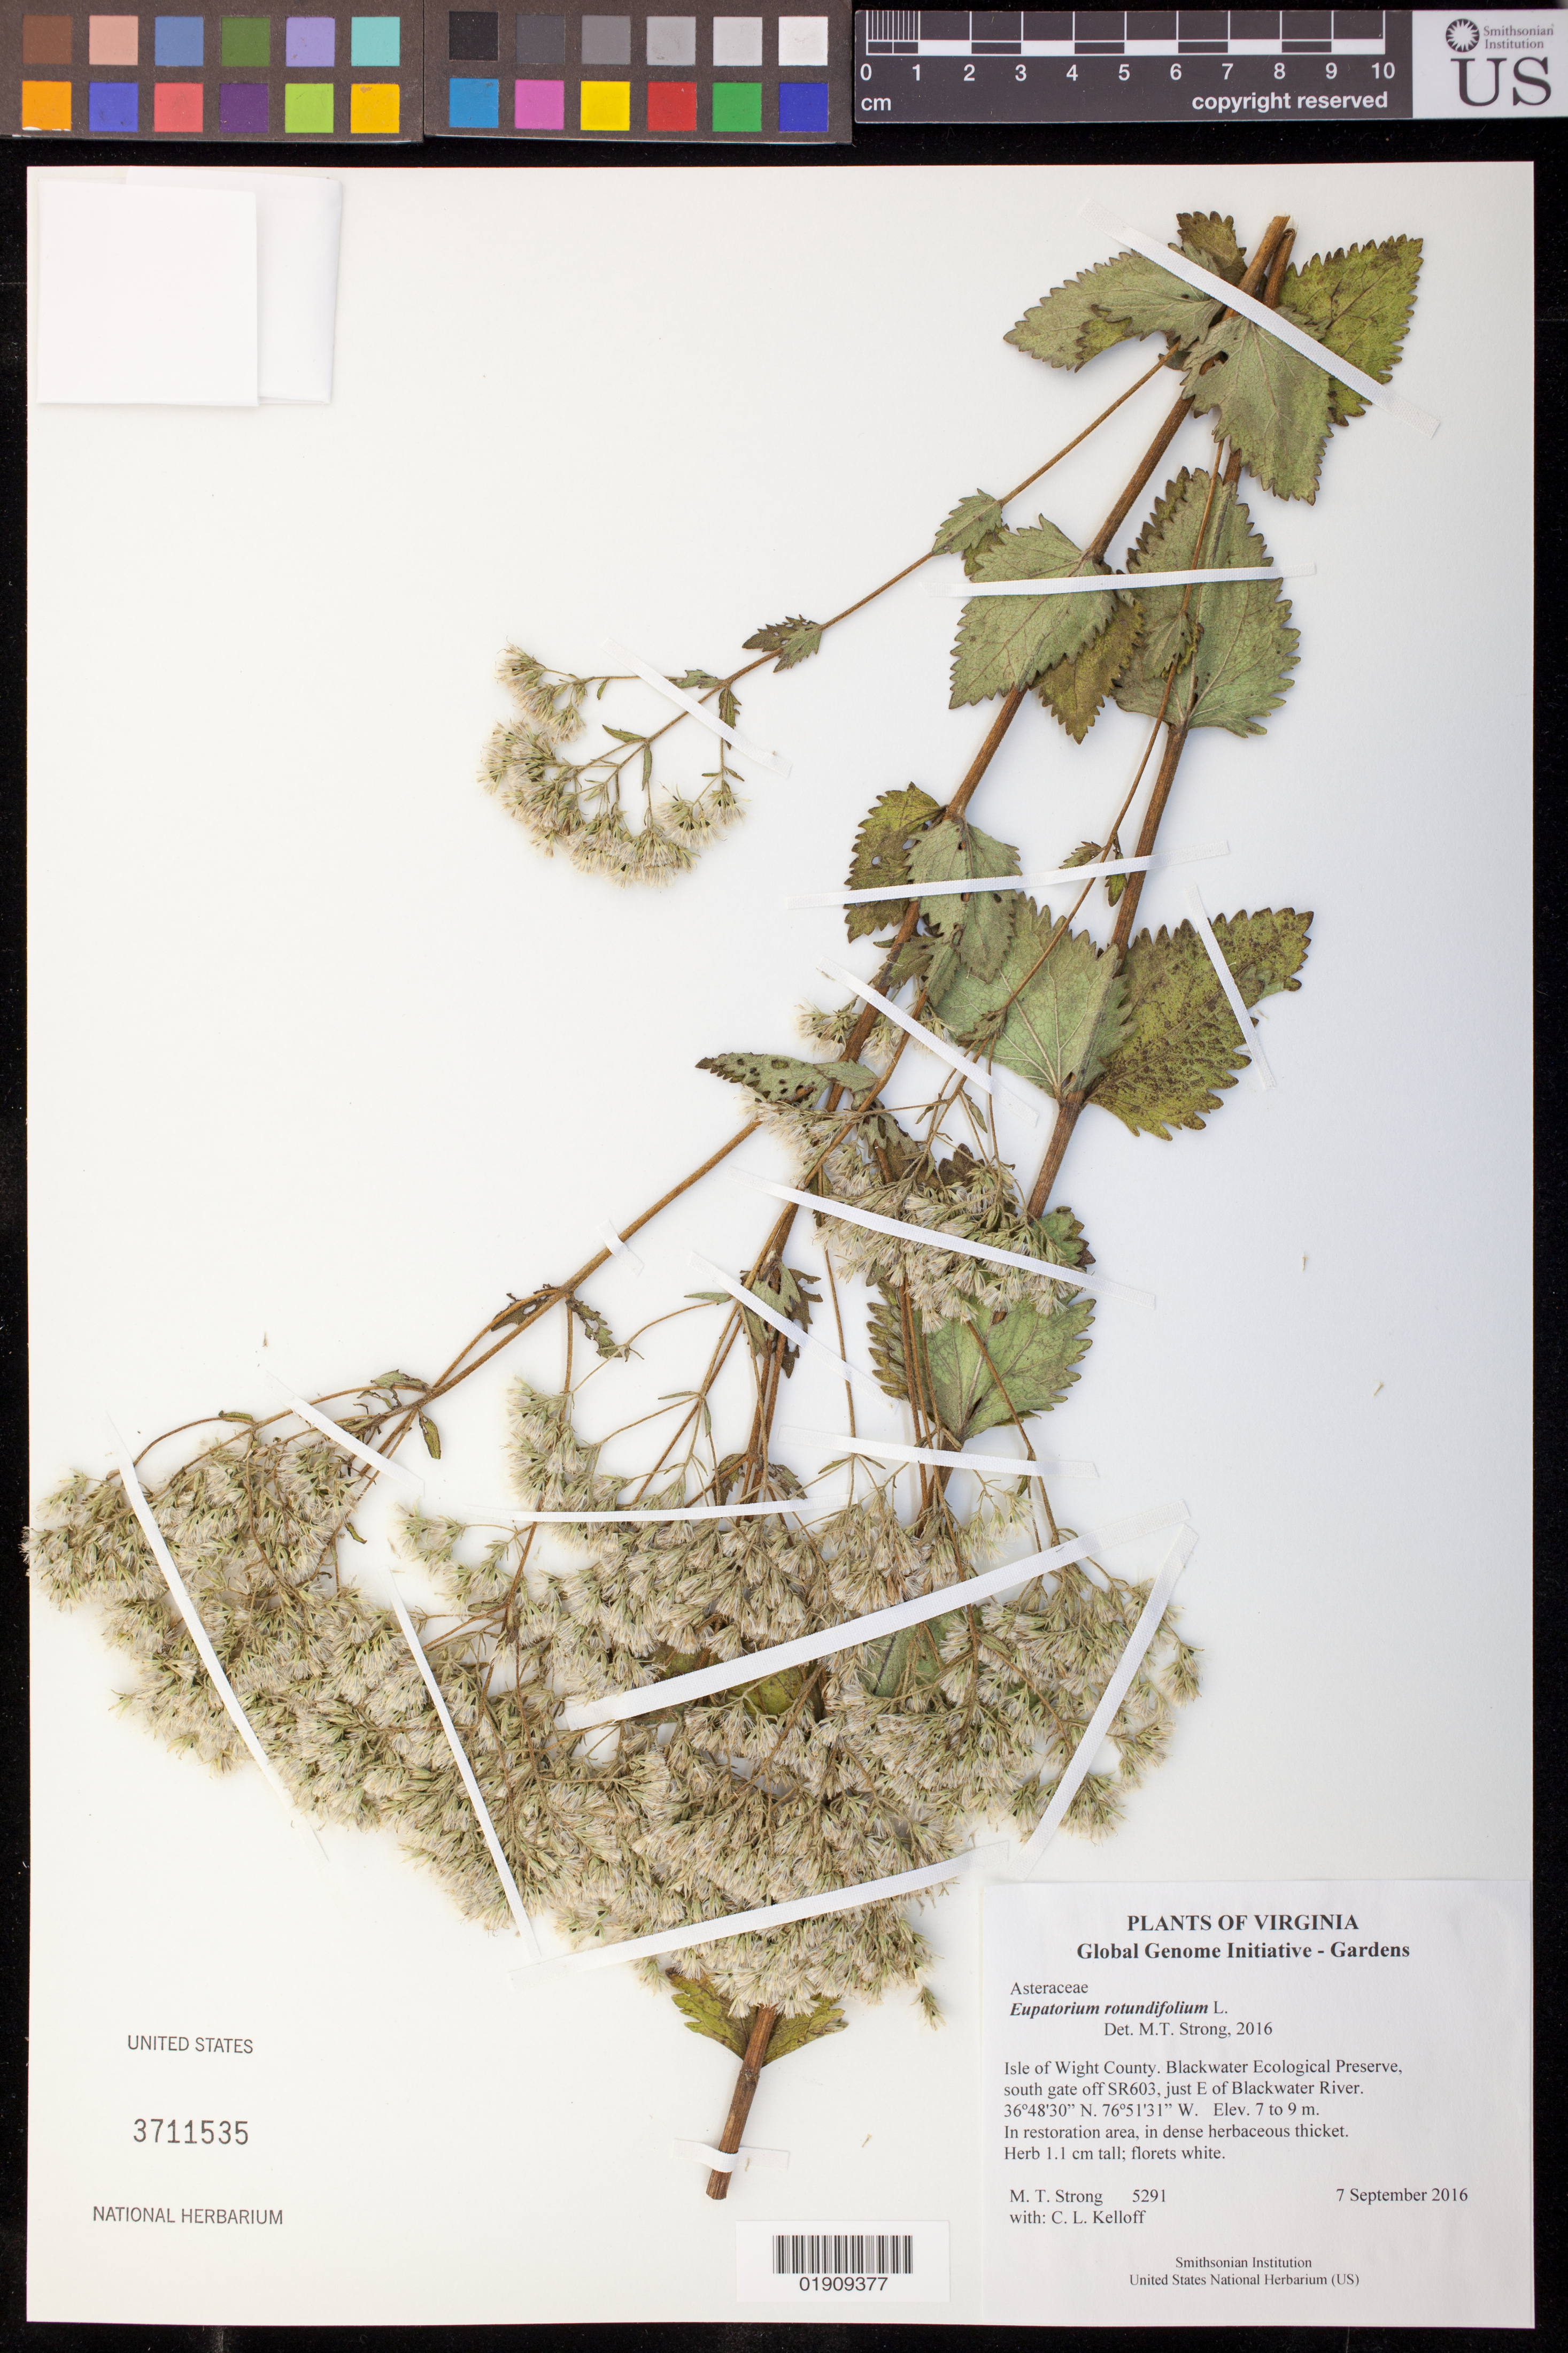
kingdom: Plantae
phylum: Tracheophyta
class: Magnoliopsida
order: Asterales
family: Asteraceae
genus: Eupatorium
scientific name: Eupatorium rotundifolium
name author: L.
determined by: Strong, Mark T., (BOT), Smithsonian Institution - National Museum of Natural History (UNITED STATES)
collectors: M. T. Strong & C. L. Kelloff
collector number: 5291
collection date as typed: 7 September 2016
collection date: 2016-09-07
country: United States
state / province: Virginia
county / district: Isle of Wight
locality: Blackwater Ecological Preserve, south gate off SR603, just E of Blackwater River.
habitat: In restoration area, in dense herbaceous thicket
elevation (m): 7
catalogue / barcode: US 3711535